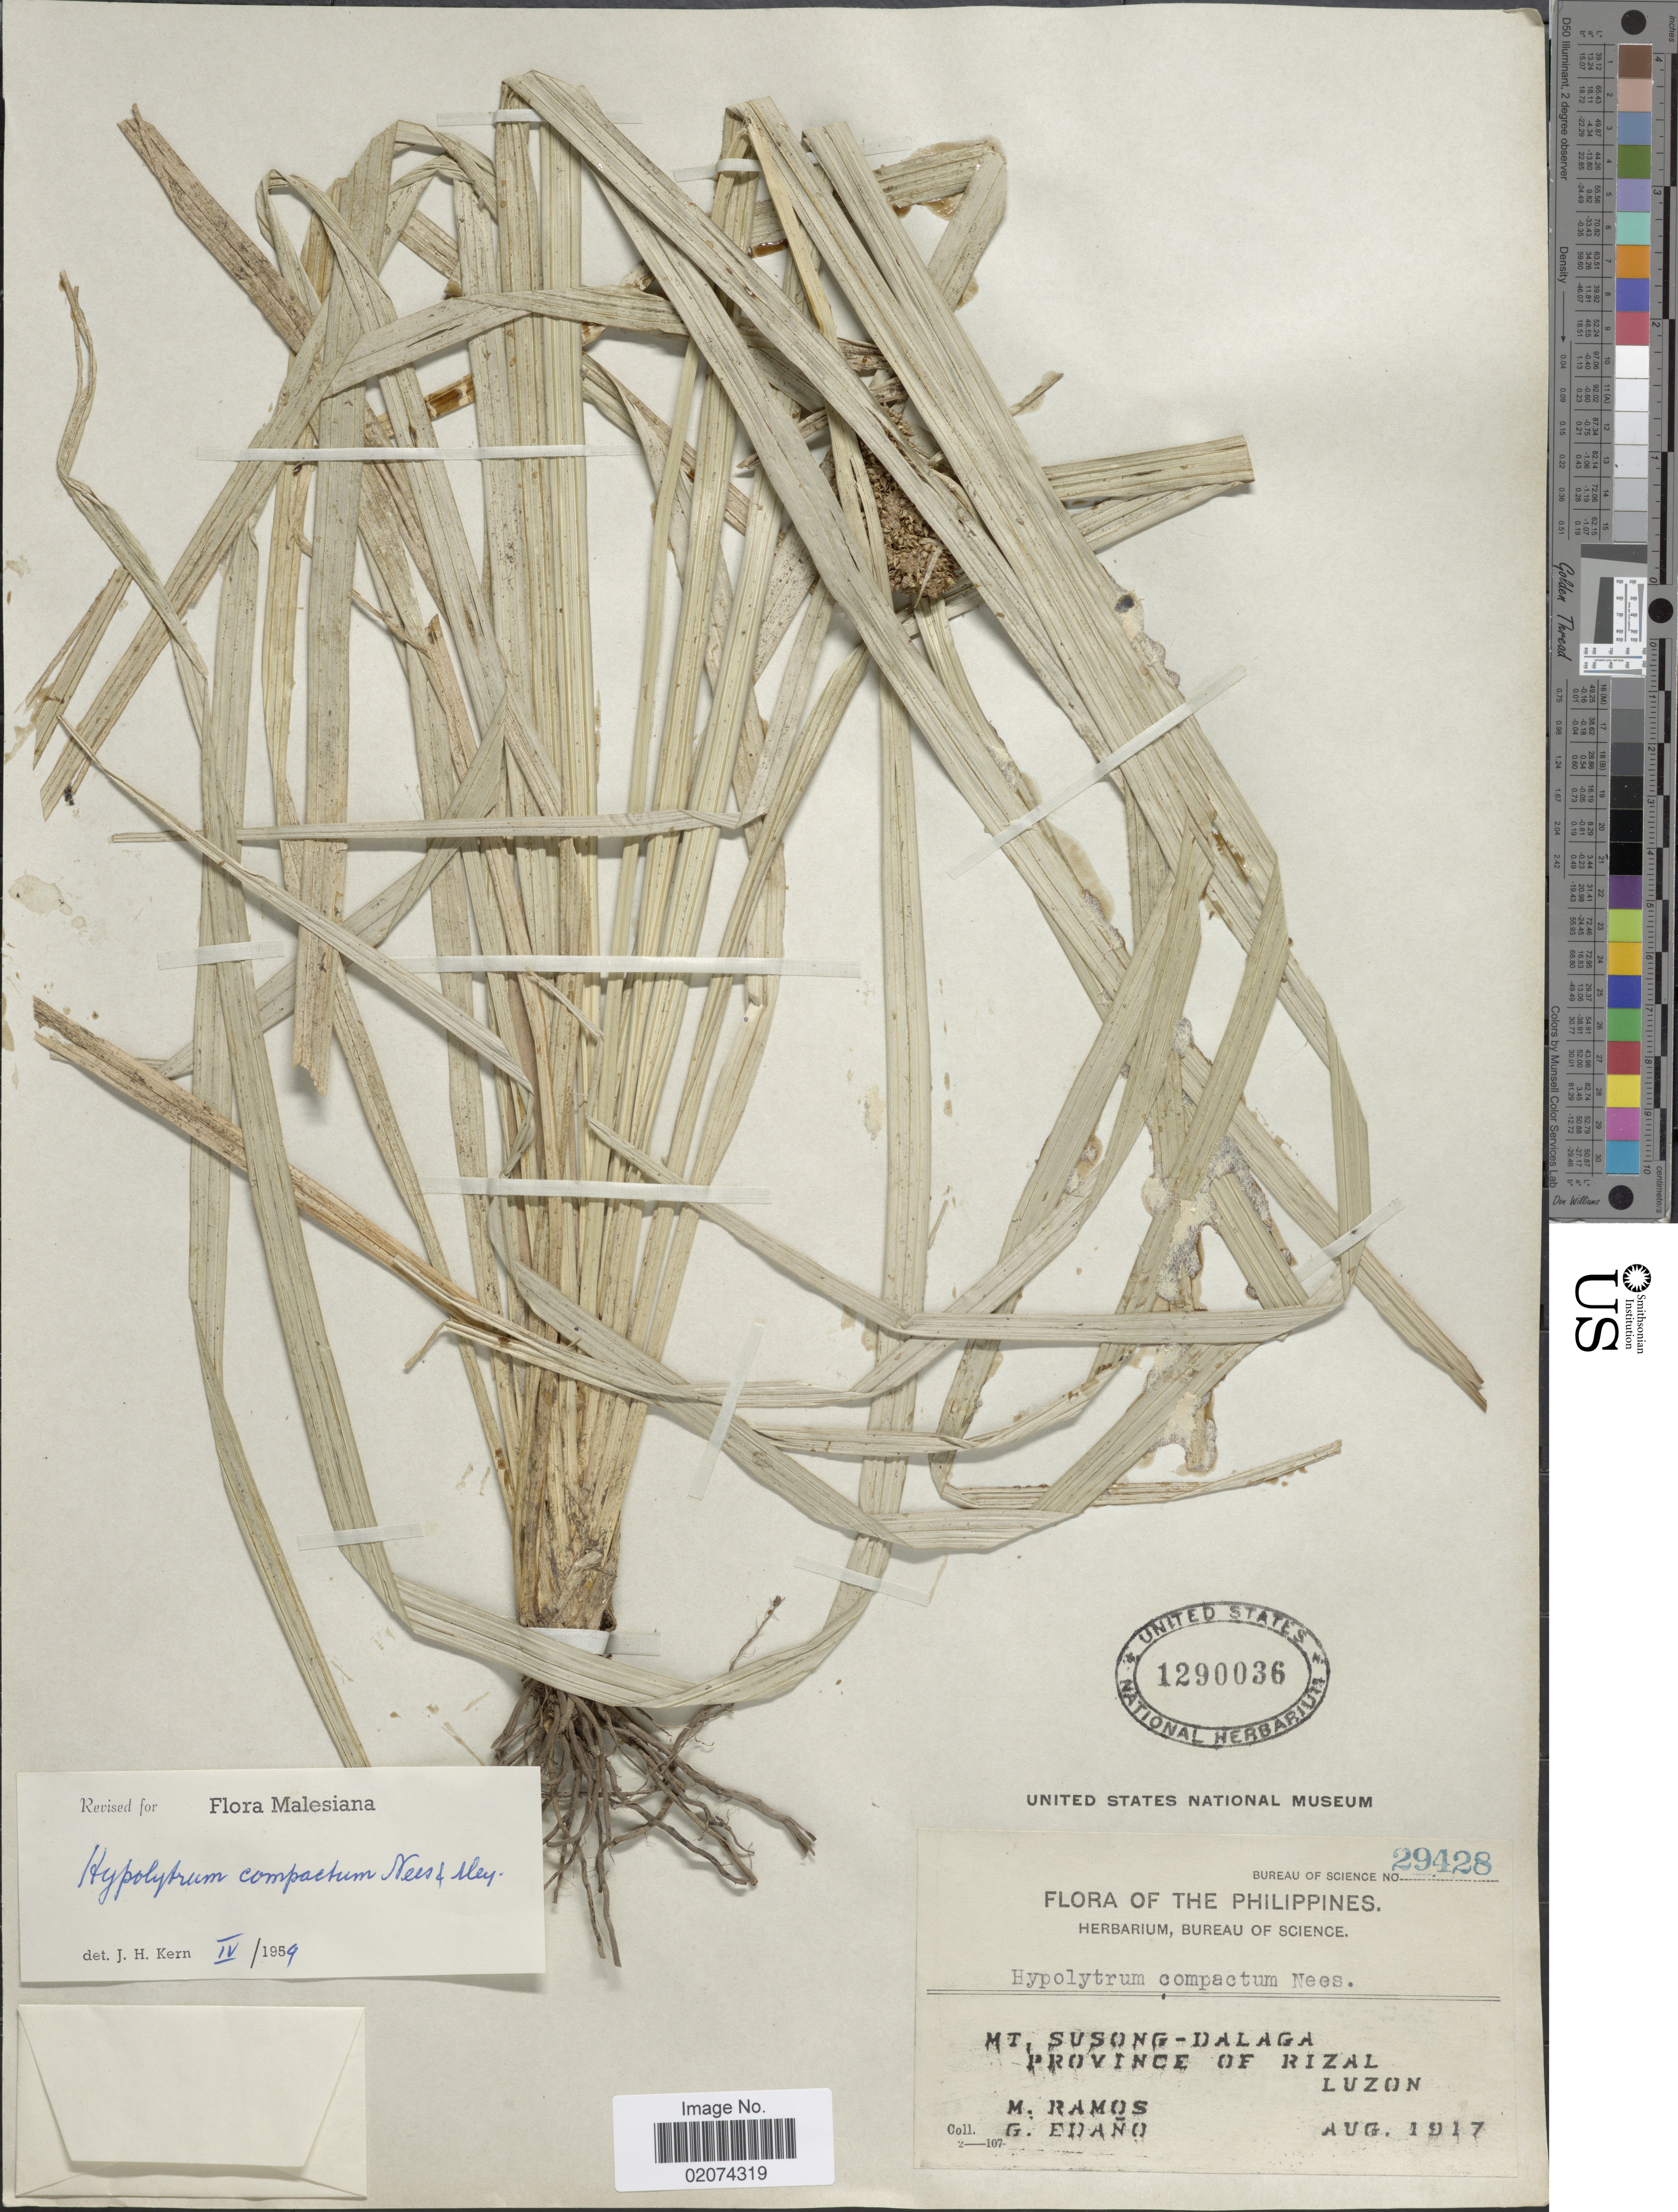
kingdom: Plantae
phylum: Tracheophyta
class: Liliopsida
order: Poales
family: Cyperaceae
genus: Hypolytrum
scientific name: Hypolytrum compactum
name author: Nees & Meyen ex Kunth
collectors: M. Ramos & G. Edaño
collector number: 29428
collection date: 1917-08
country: Philippines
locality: Mt. Susong- Dalaga, Province of Rizal, Luzon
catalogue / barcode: US 1290036